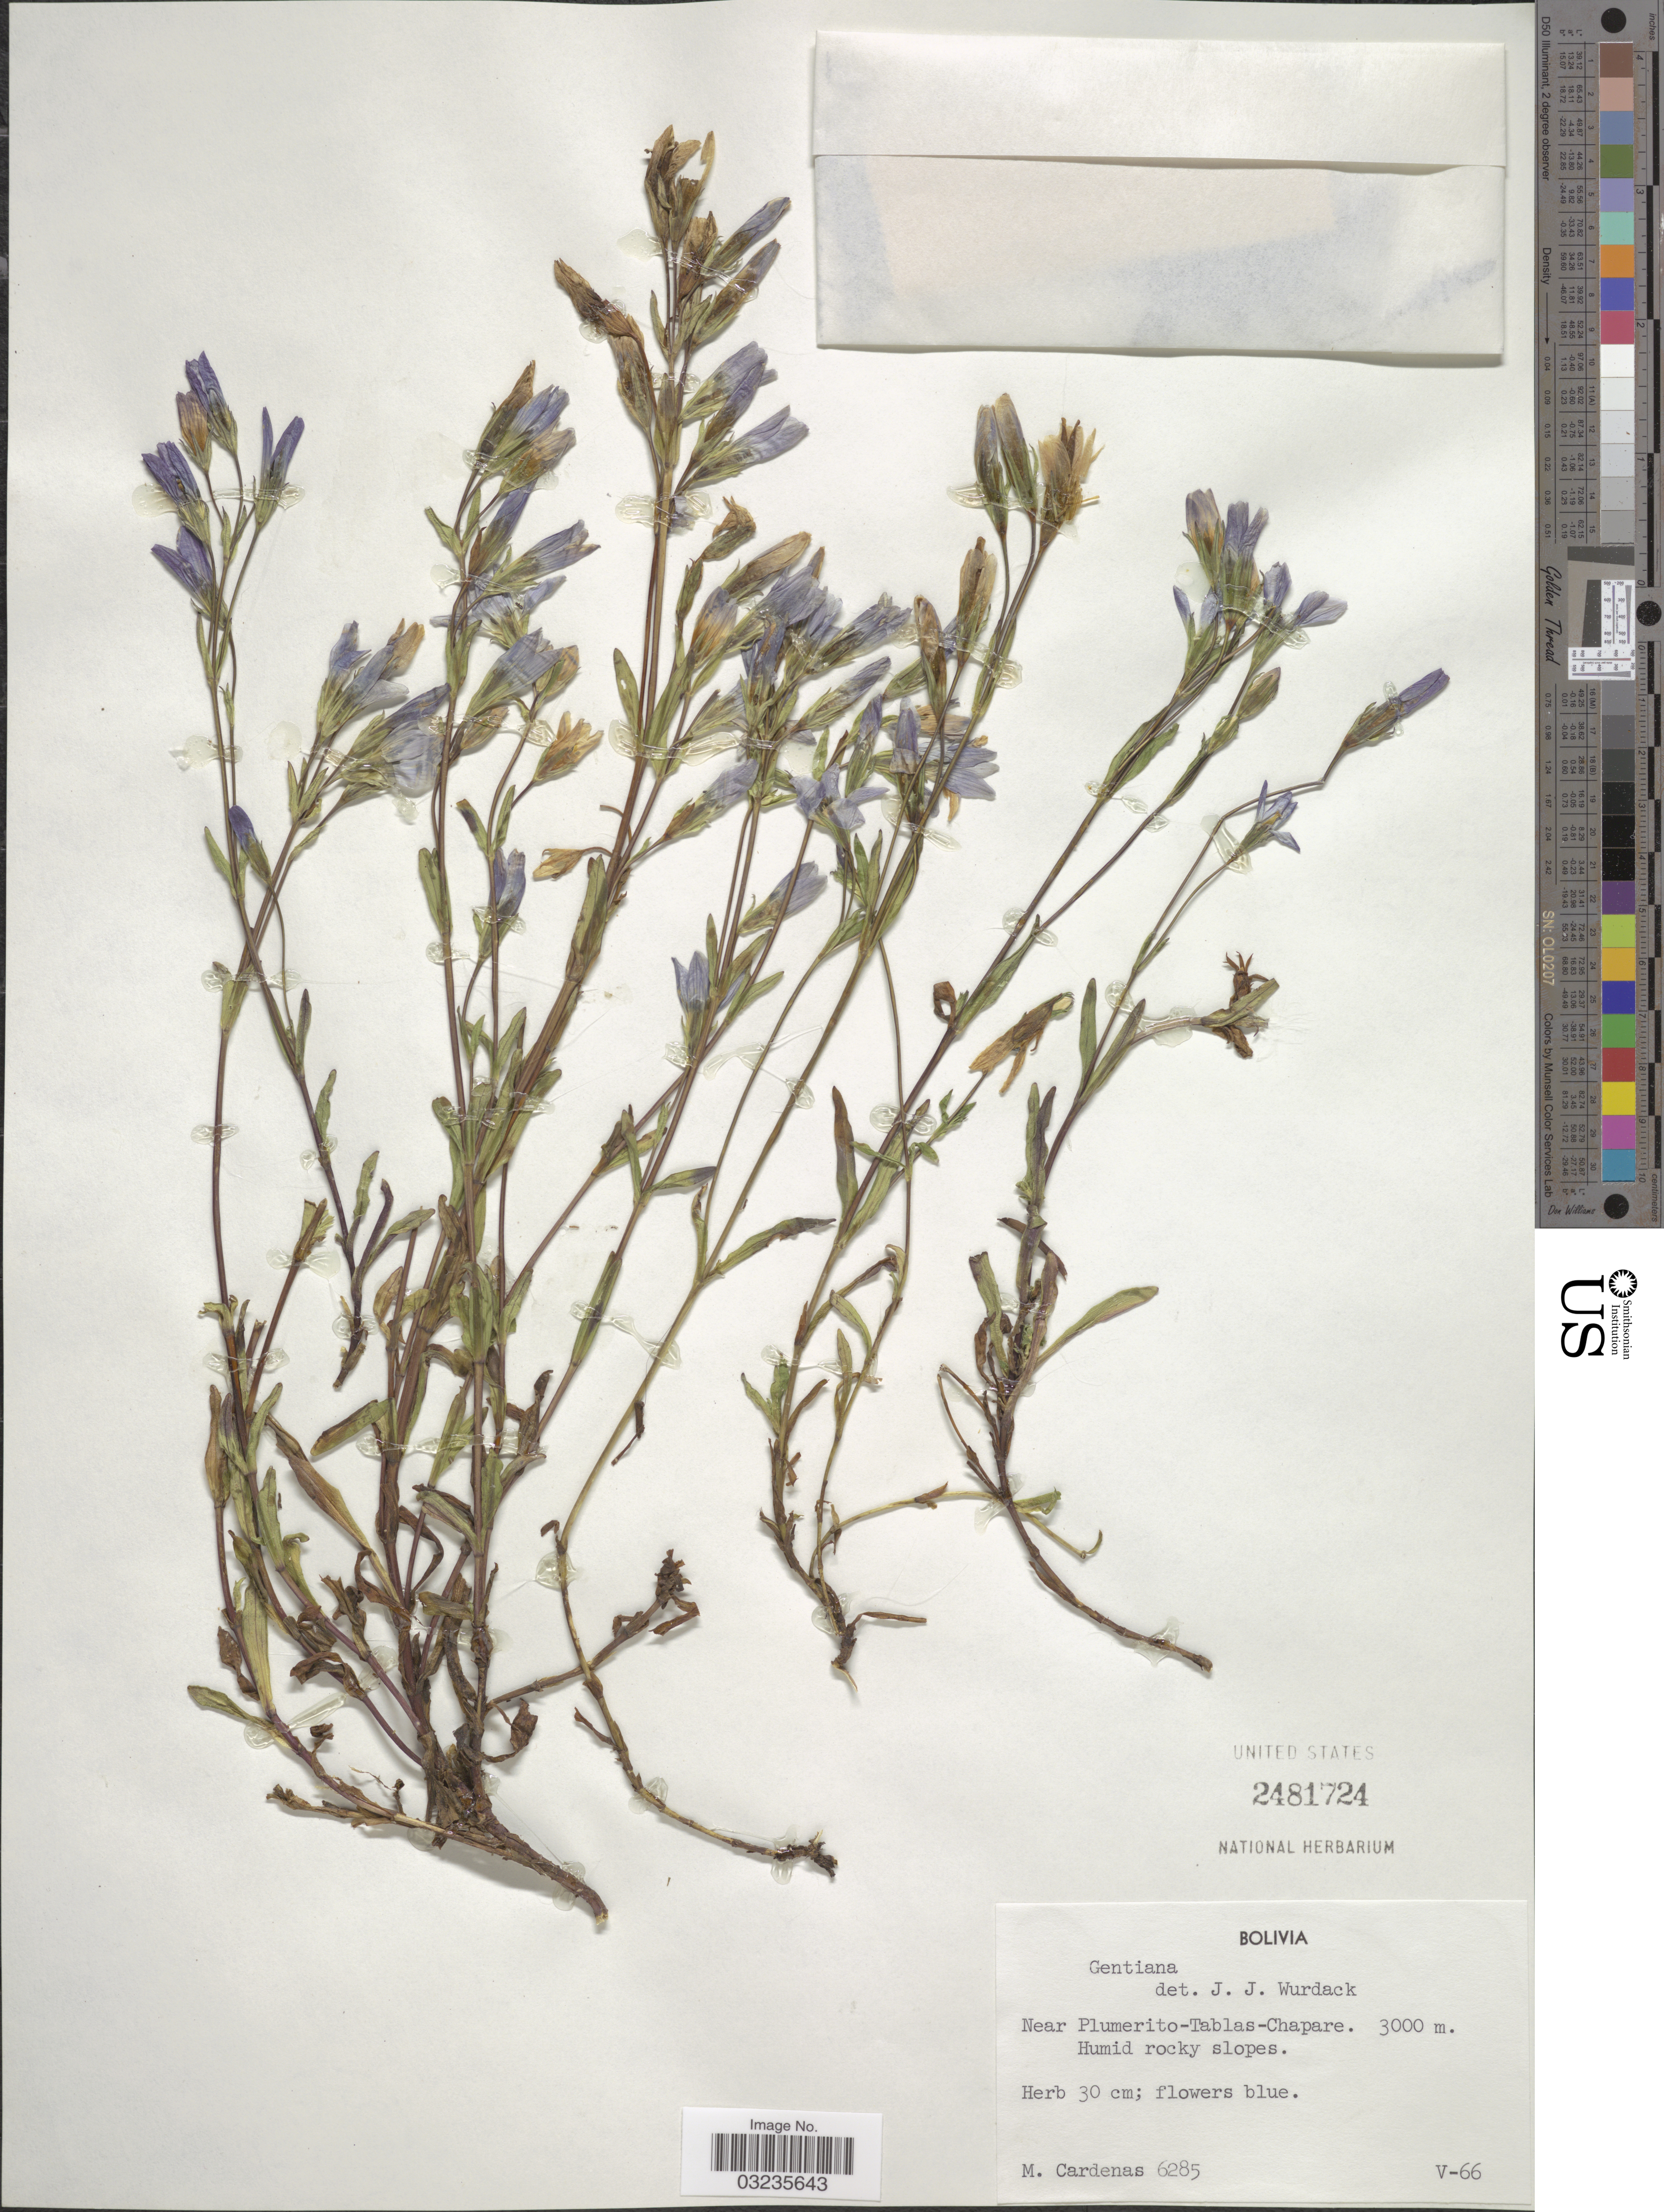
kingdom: Plantae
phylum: Tracheophyta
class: Magnoliopsida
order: Gentianales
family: Gentianaceae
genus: Gentiana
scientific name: Gentiana sp.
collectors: M. Cárdenas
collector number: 6285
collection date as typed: Transcribed d/m/y: /5/66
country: Bolivia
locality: Near Plumerito-Tablas-Chapare.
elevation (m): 3000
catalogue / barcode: US 2481724